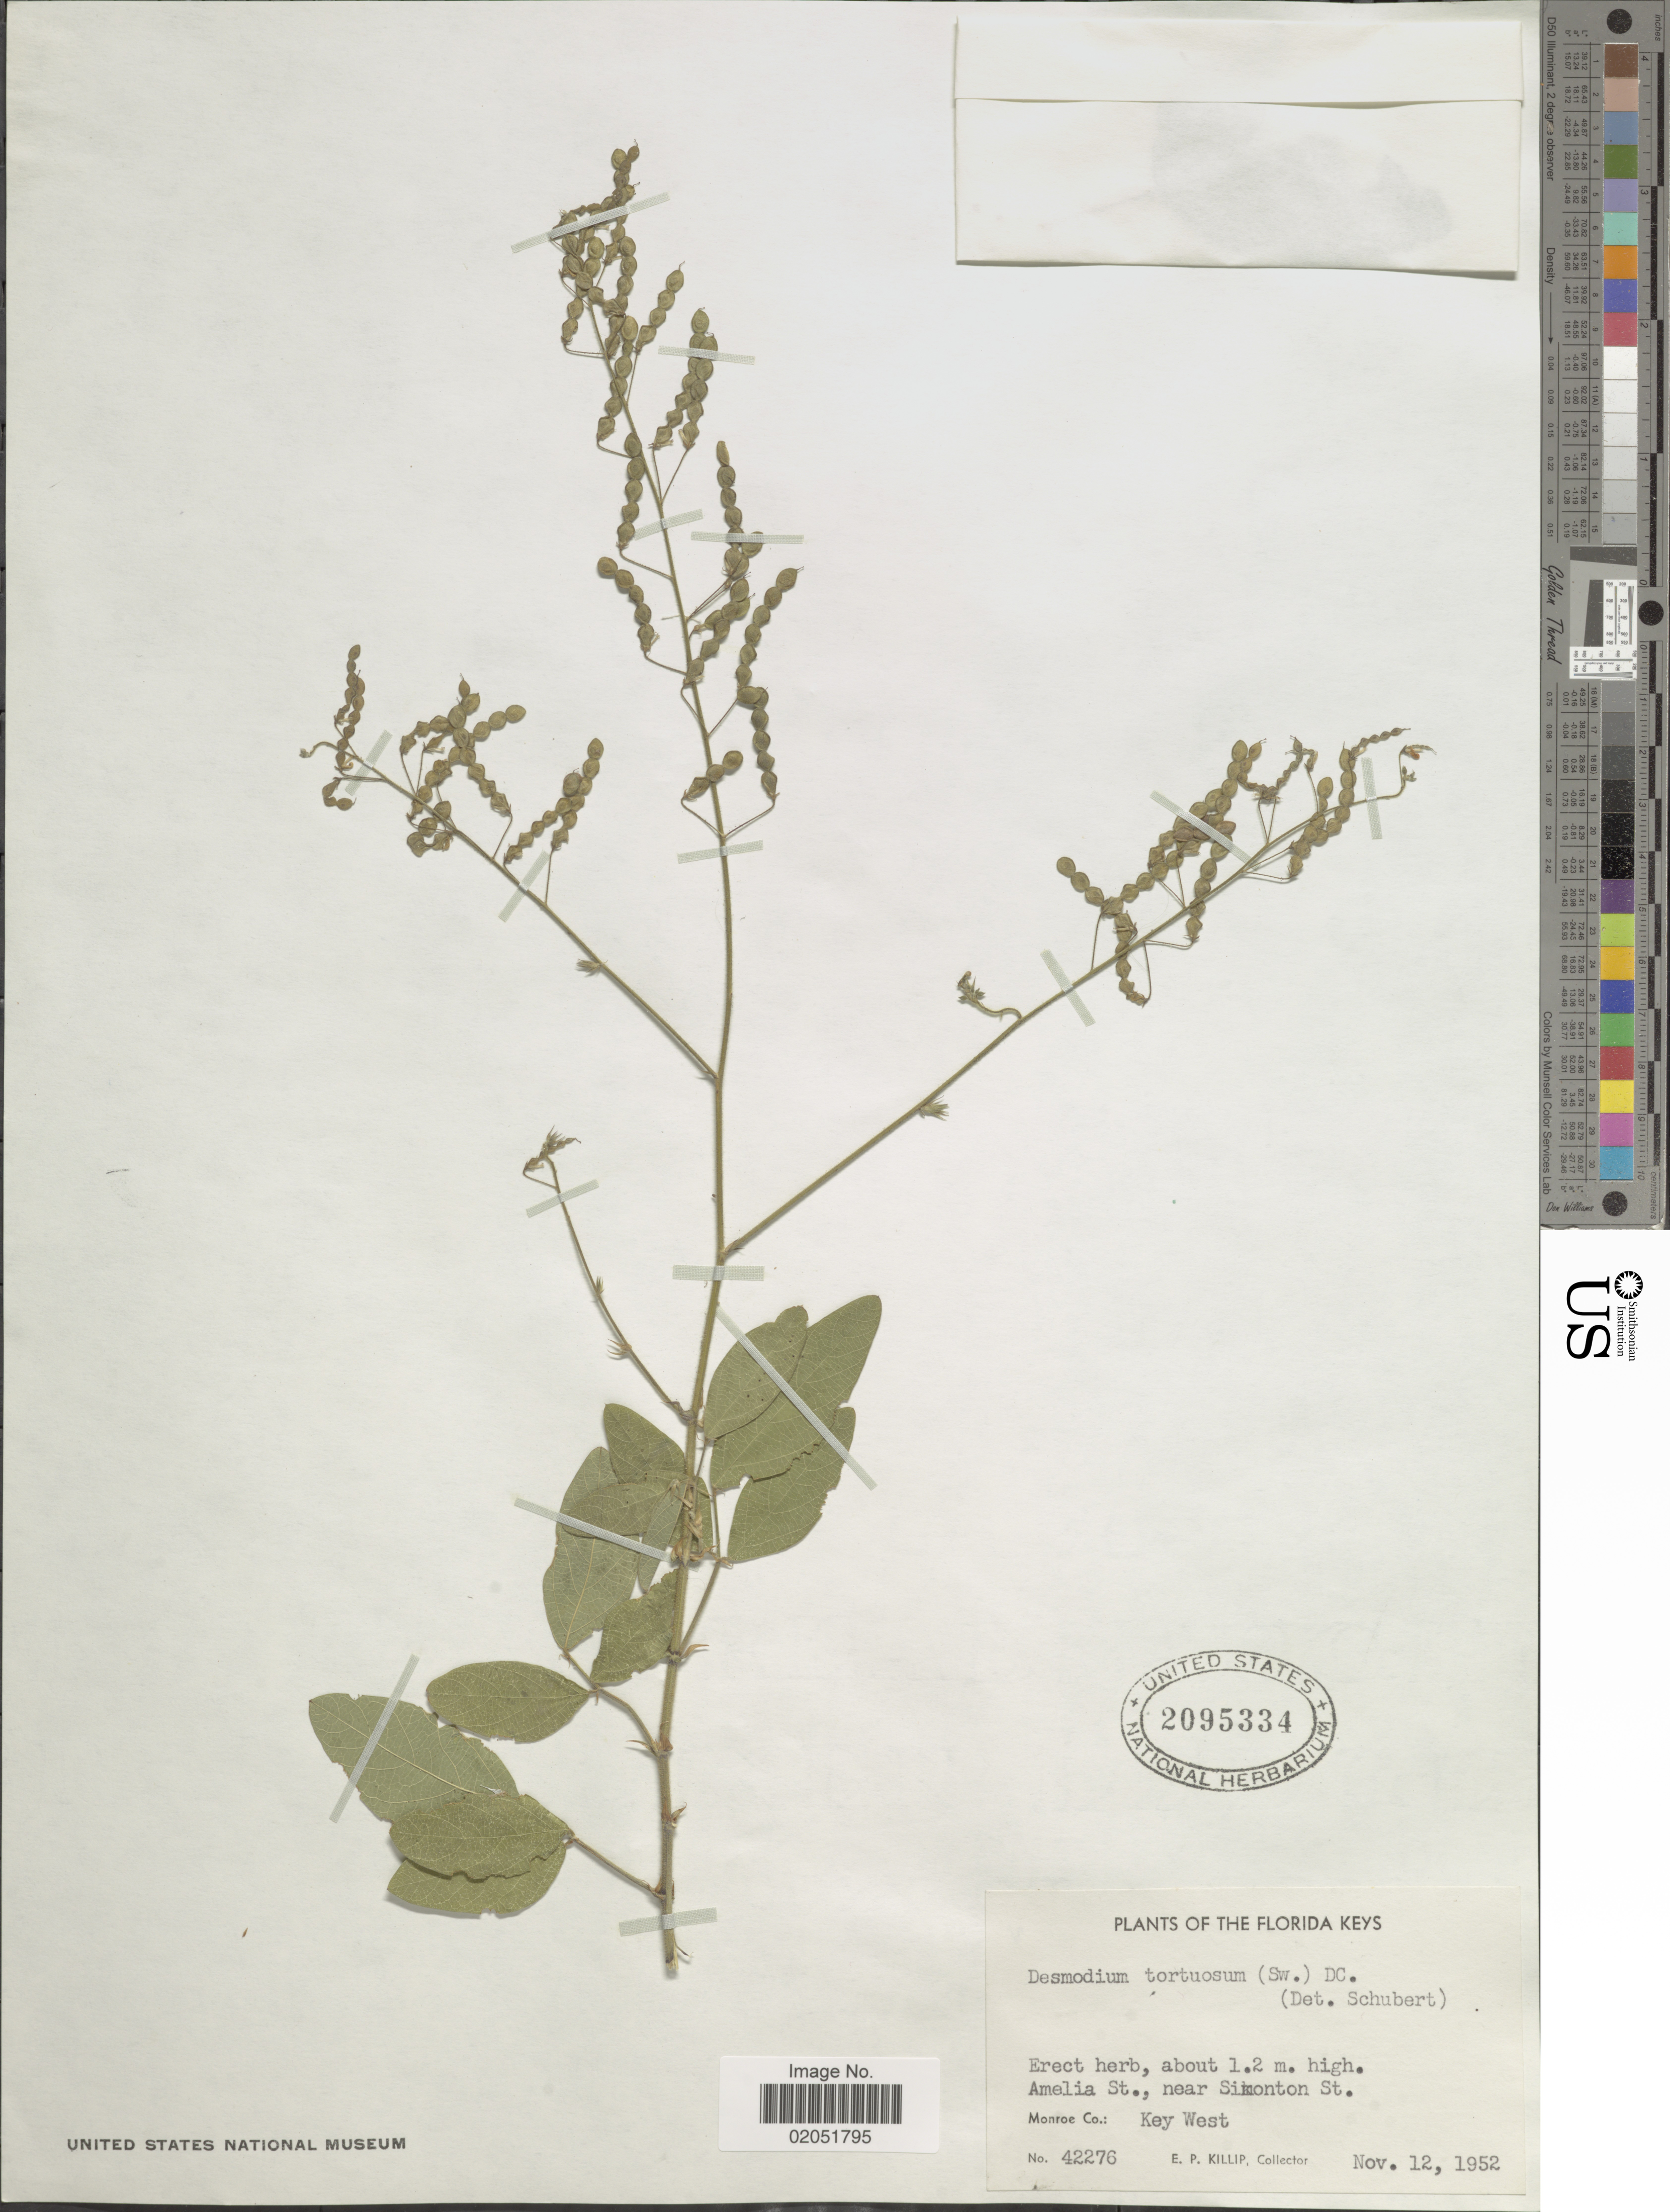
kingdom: Plantae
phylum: Tracheophyta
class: Magnoliopsida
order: Fabales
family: Fabaceae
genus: Desmodium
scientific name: Desmodium tortuosum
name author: (Sw.) DC.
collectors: E. P. Killip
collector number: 42276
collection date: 1952-11-12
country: United States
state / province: Florida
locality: Florida Keys, Amelia St. near Simonton St. Monroe Co.: Key West.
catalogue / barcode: US 2095334